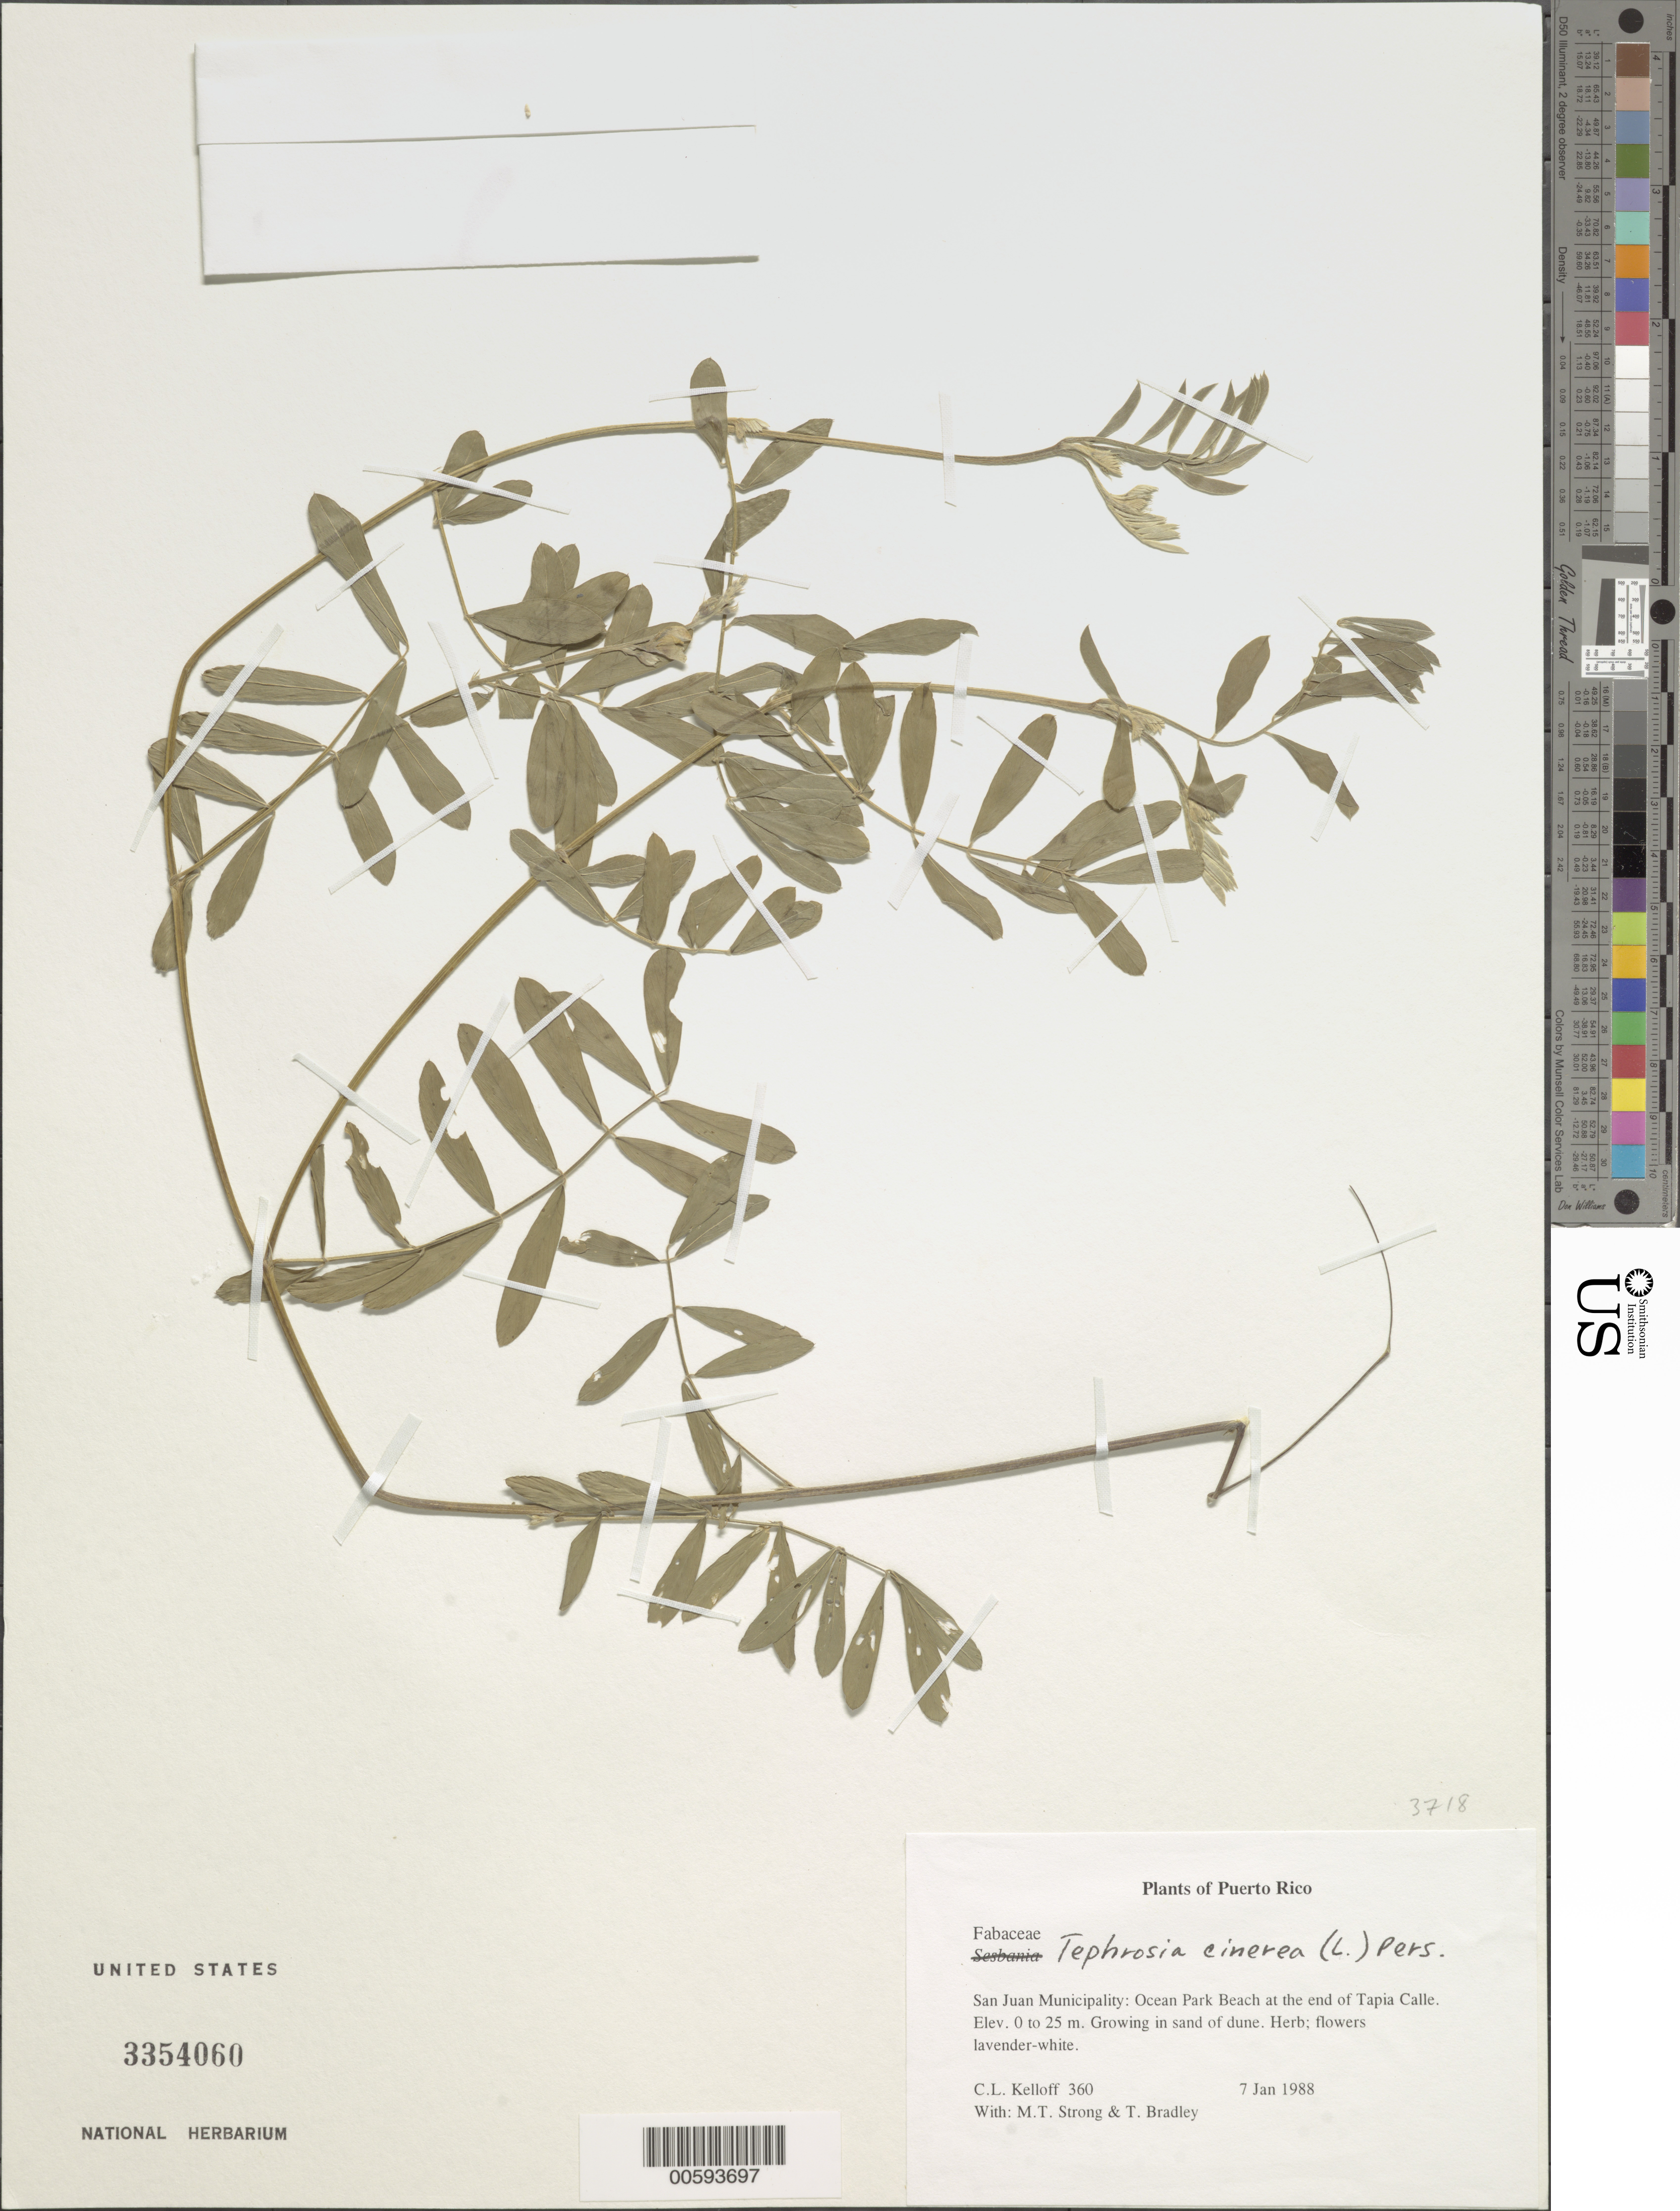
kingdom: Plantae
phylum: Tracheophyta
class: Magnoliopsida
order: Fabales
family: Fabaceae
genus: Tephrosia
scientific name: Tephrosia cinerea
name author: (L.) Pers.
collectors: C. L. Kelloff, M. T. Strong & T. Bradley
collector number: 360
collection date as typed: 07 Jan 1988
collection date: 1988-01-07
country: Puerto Rico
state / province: San Juan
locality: San Juan Municipality: Ocean Park Beach at the end of Tapia Calle.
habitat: Growing in sand of dune.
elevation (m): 0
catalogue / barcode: US 3354060